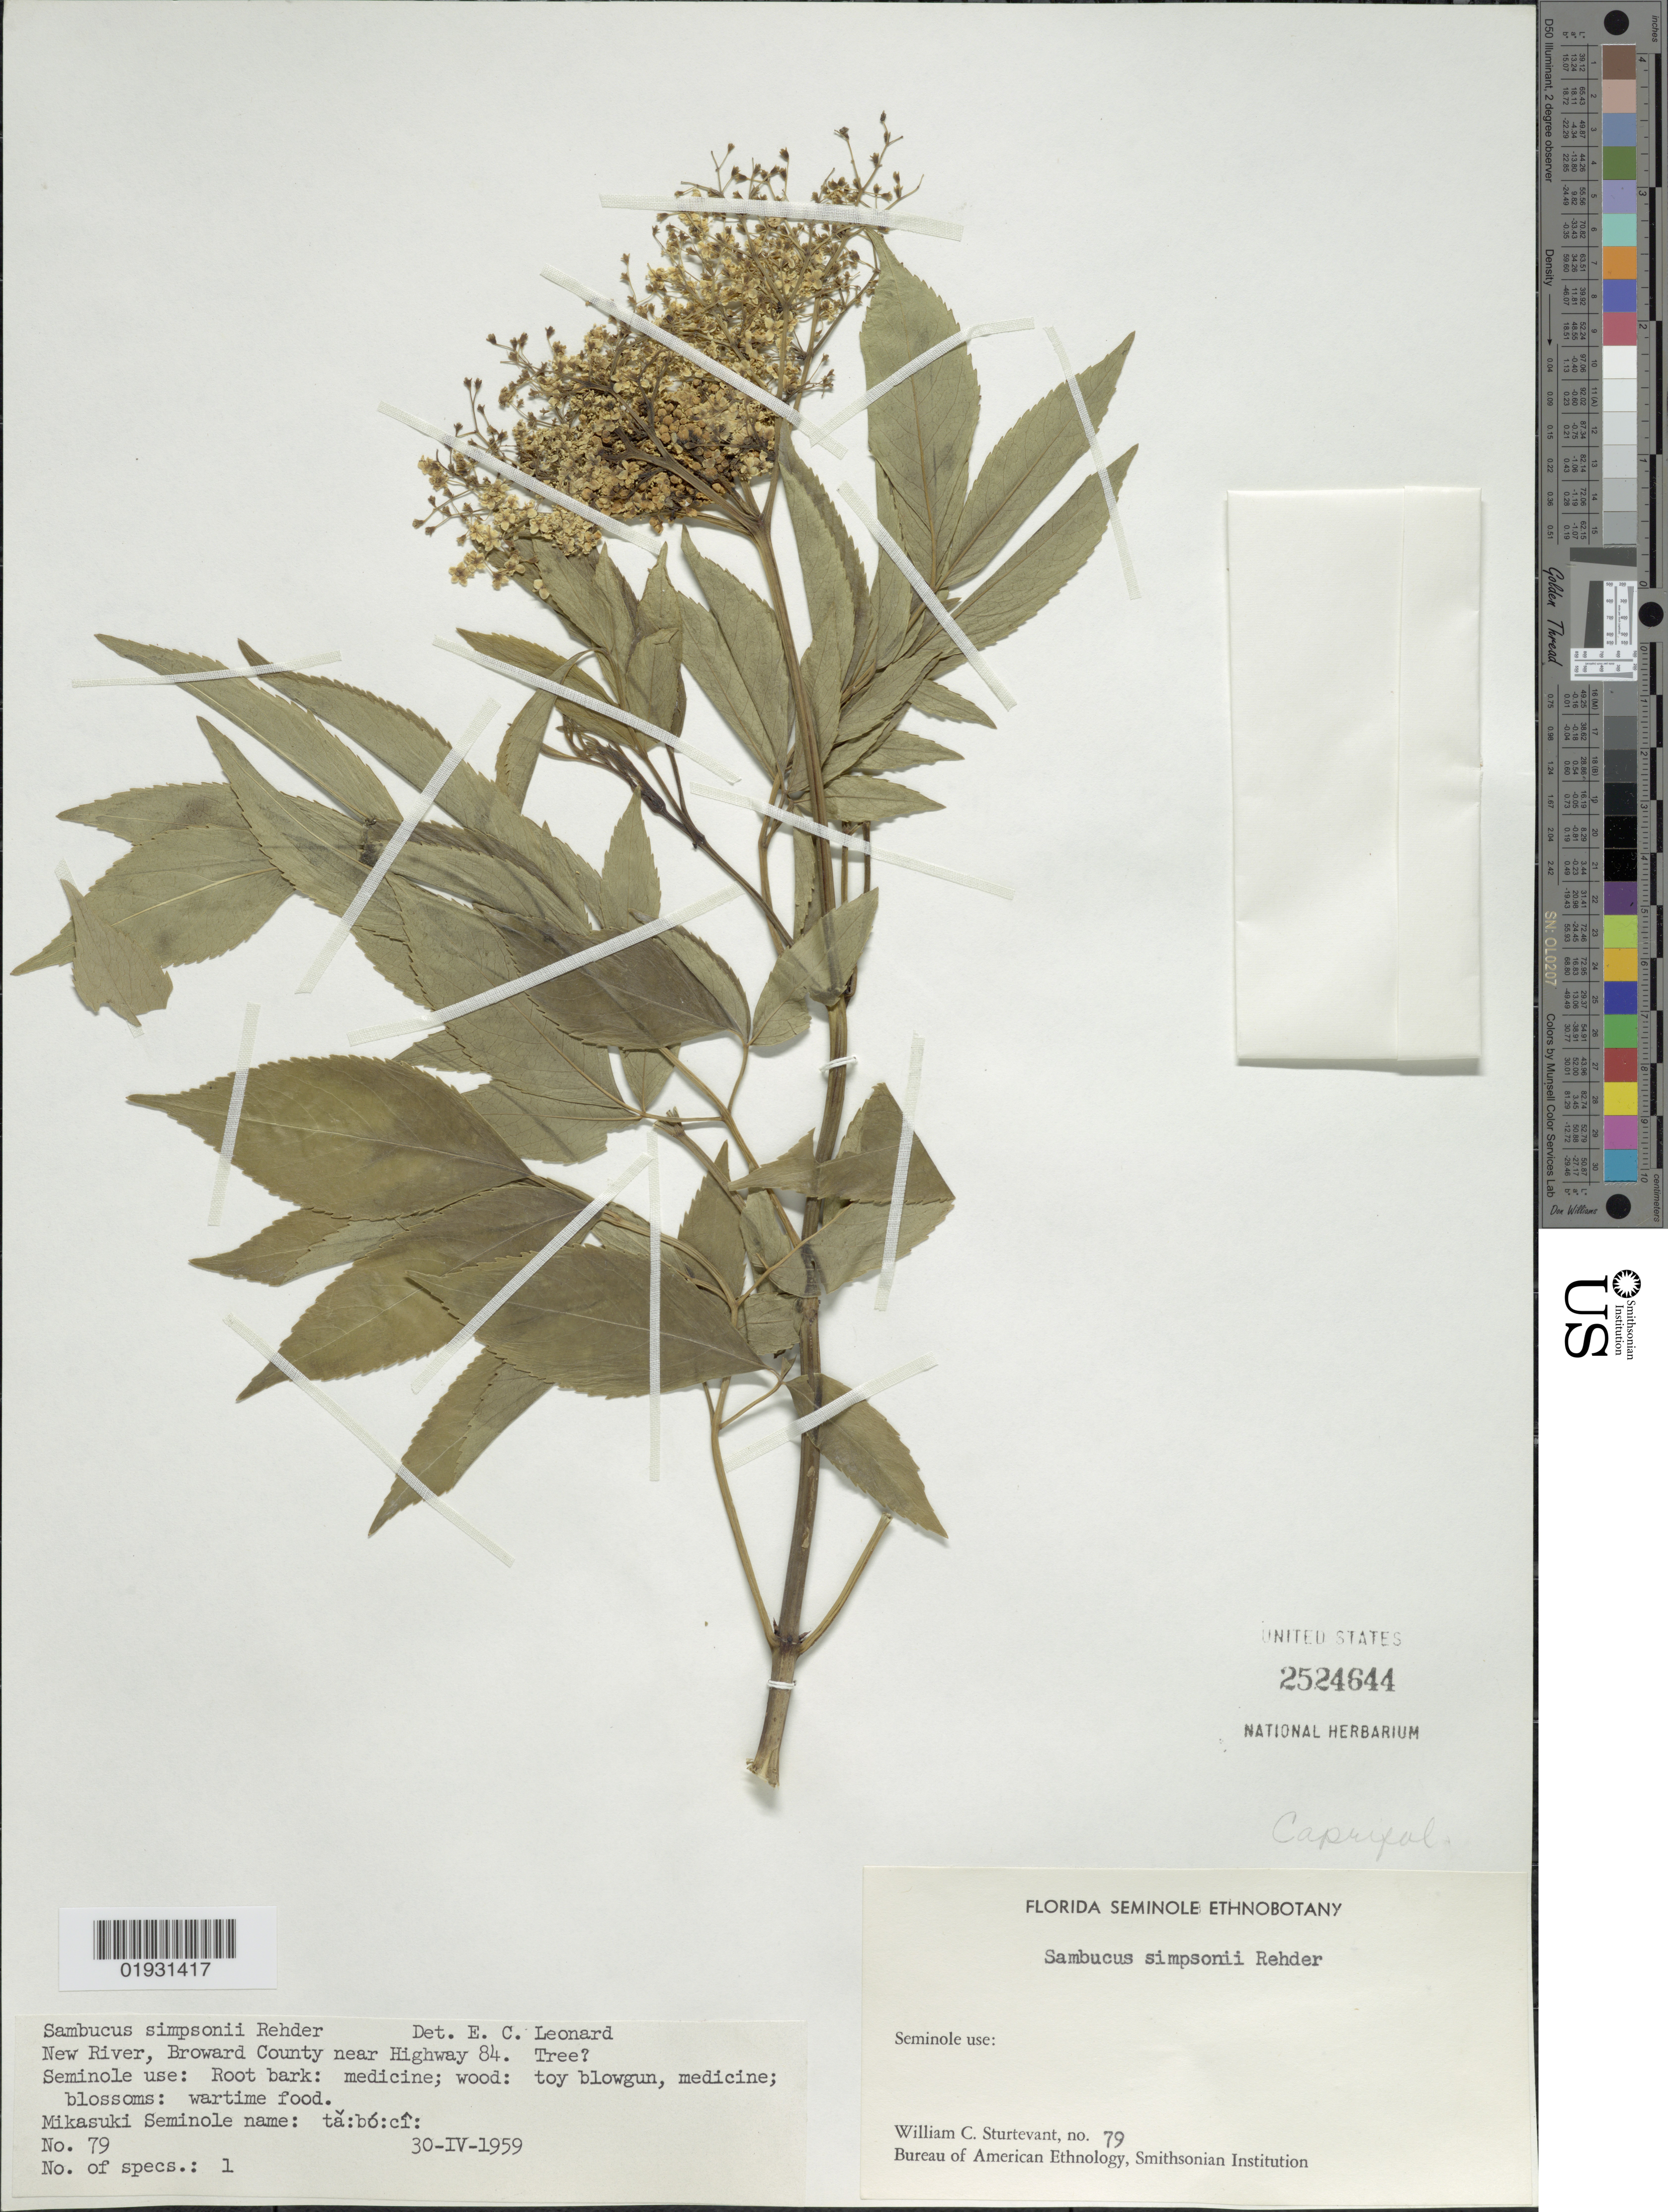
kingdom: Plantae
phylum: Tracheophyta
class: Magnoliopsida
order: Dipsacales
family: Viburnaceae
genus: Sambucus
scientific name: Sambucus simpsonii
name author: Rehder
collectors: W. Sturtevant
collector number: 79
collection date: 1959-04-30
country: United States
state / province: Florida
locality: New River, Broward County near Highway 84.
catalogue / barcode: US 2524644